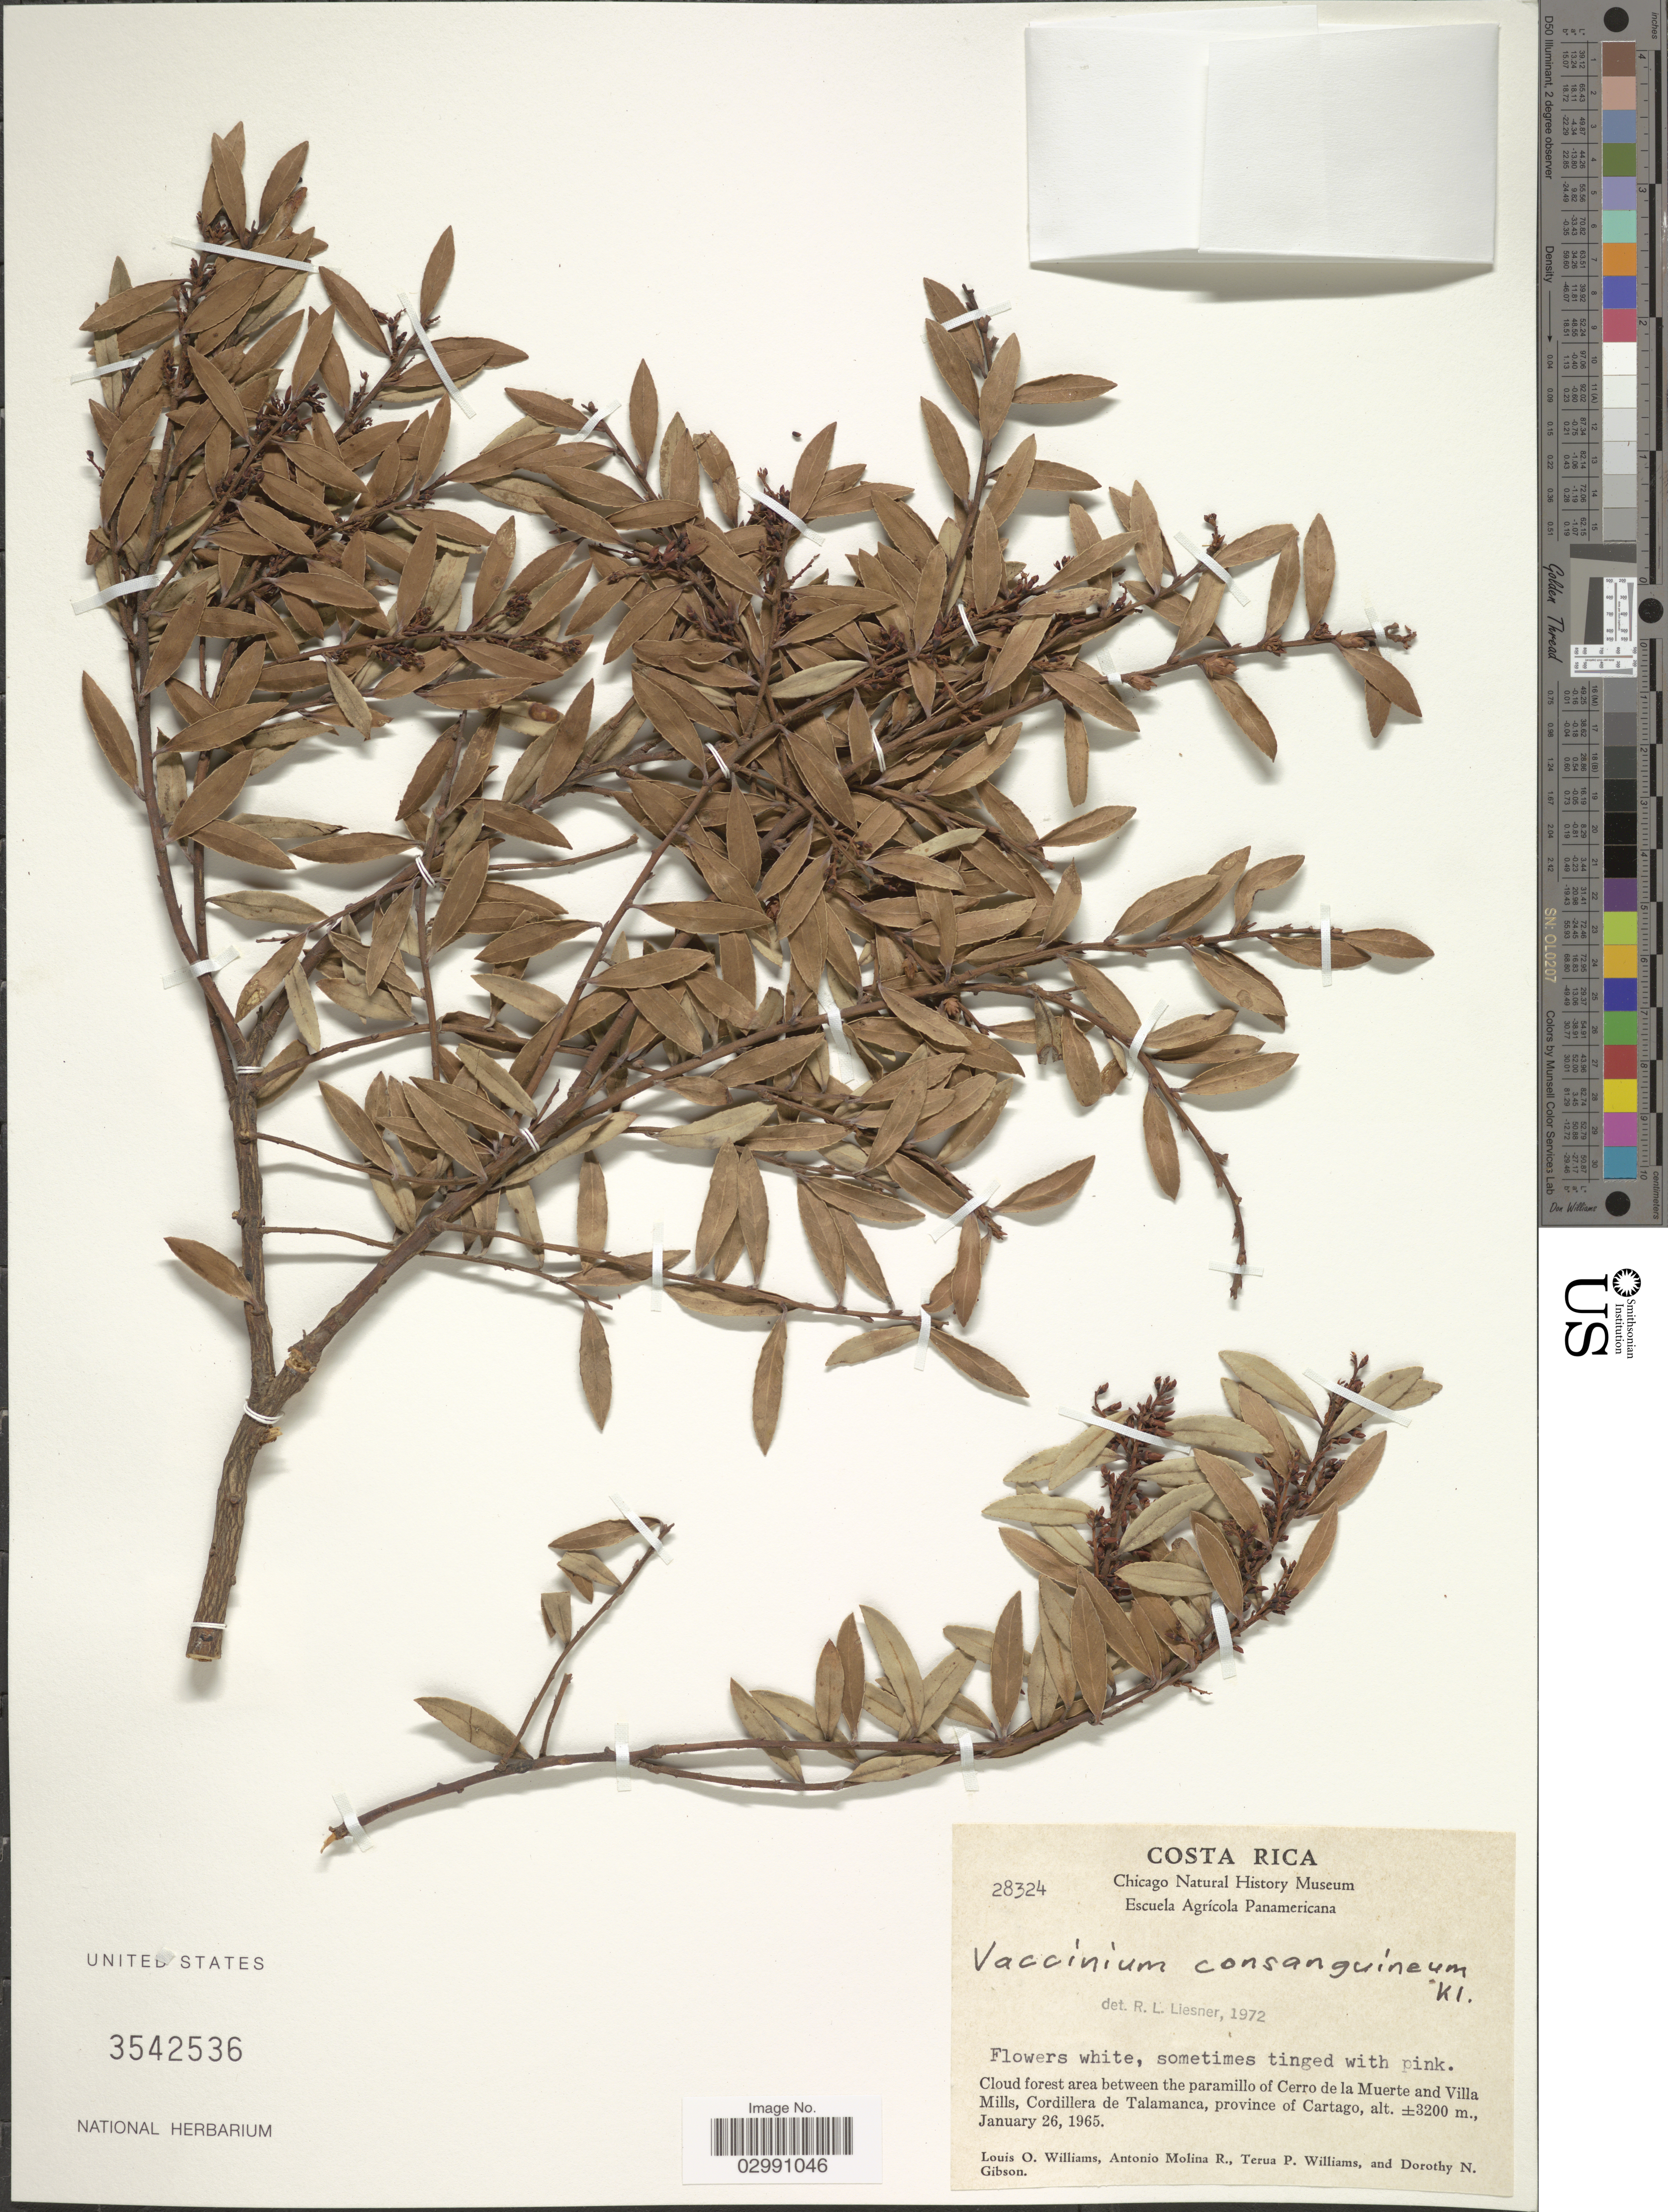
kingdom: Plantae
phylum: Tracheophyta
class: Magnoliopsida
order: Ericales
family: Ericaceae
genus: Vaccinium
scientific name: Vaccinium consanguineum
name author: Klotzsch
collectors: L. O. Williams, A. Molina R., T. Williams & D. N. Gibson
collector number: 28324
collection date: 1965-01-26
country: Costa Rica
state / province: Cartago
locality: Cloud forest area between the paramillo of Cerro de la Muerte and Villa Mills, Cordillera de Talamanca.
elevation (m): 3200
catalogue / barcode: US 3542536